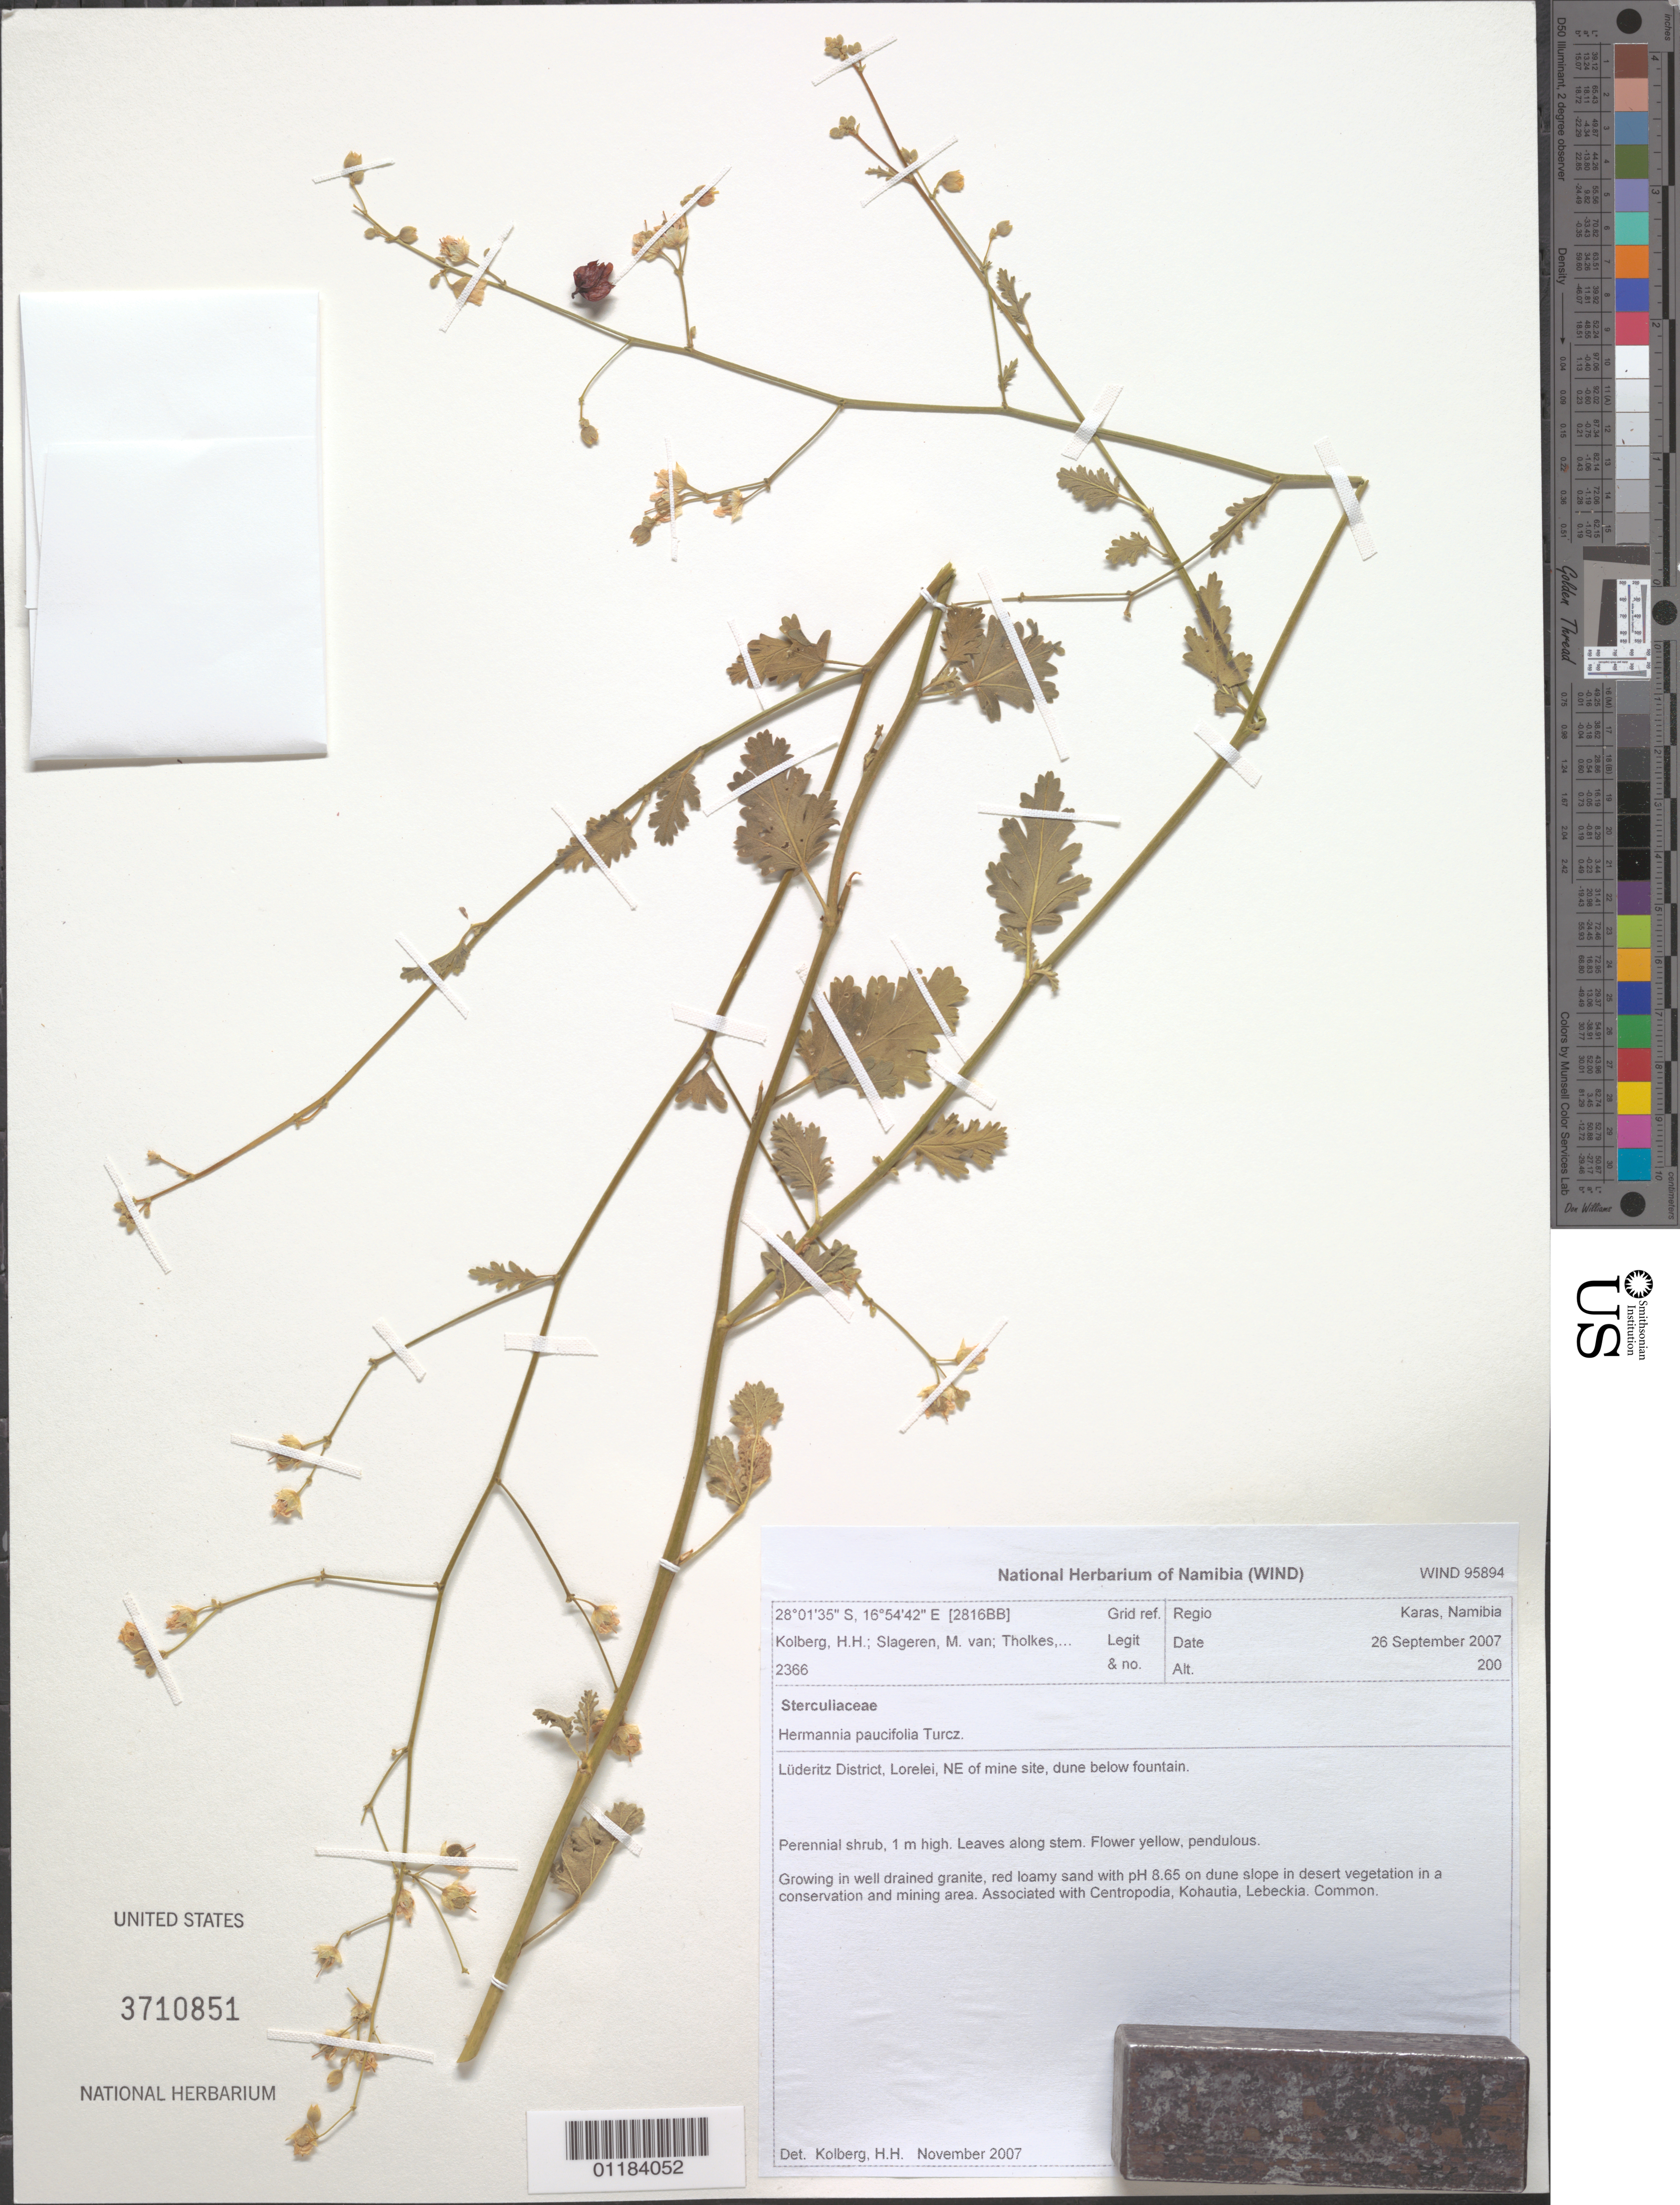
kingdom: Plantae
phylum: Tracheophyta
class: Magnoliopsida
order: Malvales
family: Malvaceae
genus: Hermannia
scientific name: Hermannia paucifolia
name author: Turcz.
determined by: Kolberg, H. H.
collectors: H. H. Kolberg, M. Slageren & T. Tholkes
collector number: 2366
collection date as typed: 26 September 2007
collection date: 2007-09-26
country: Namibia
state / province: Karas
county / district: Luderitz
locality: Lorelei, NE of mine site, dune below fountain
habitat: well drained granite, red loamy sand with pH 8.65 on dune slope in desert vegetation in a conservation and mining area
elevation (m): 200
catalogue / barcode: US 3710851